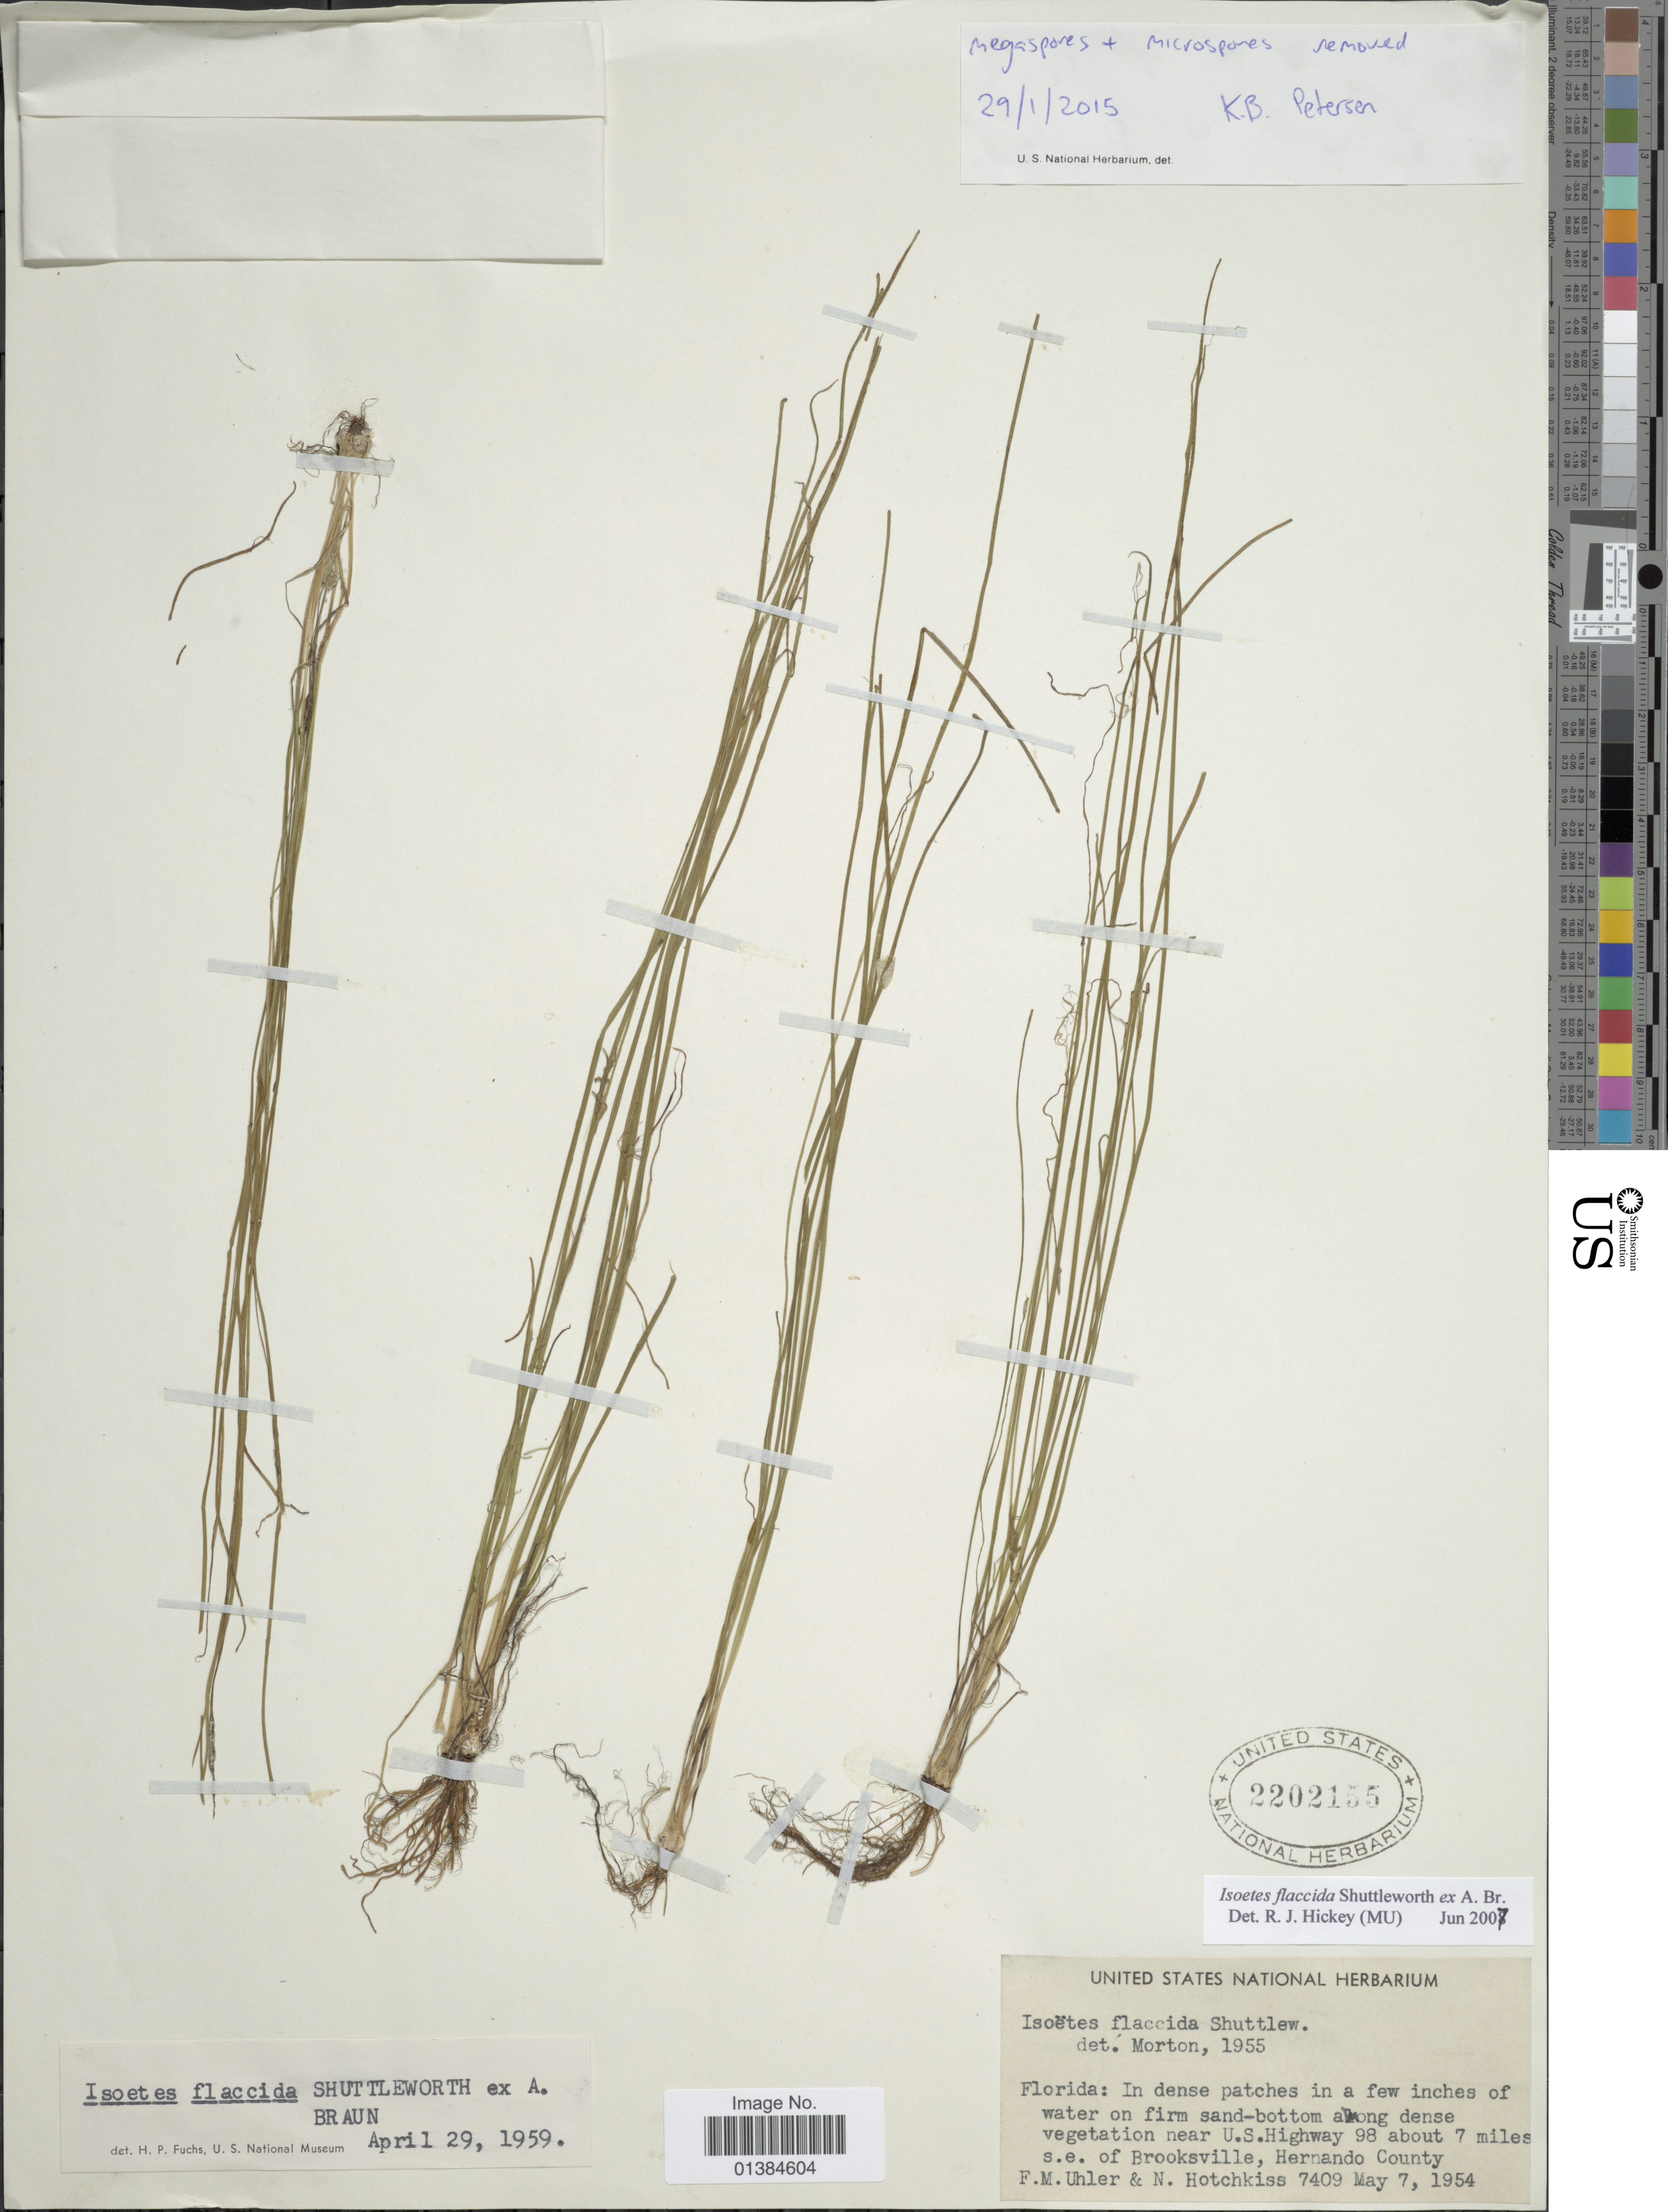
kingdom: Plantae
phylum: Tracheophyta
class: Lycopodiopsida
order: Isoetales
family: Isoetaceae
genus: Isoetes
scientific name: Isoetes flaccida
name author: Shuttlew. ex A. Braun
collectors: F. M. Uhler & N. Hotchkiss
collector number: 7409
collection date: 1954-05-07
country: United States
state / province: Florida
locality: Near U.S. Highway 98 about 7 miles s.e. of Brooksville, Hernando County.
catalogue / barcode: US 2202155